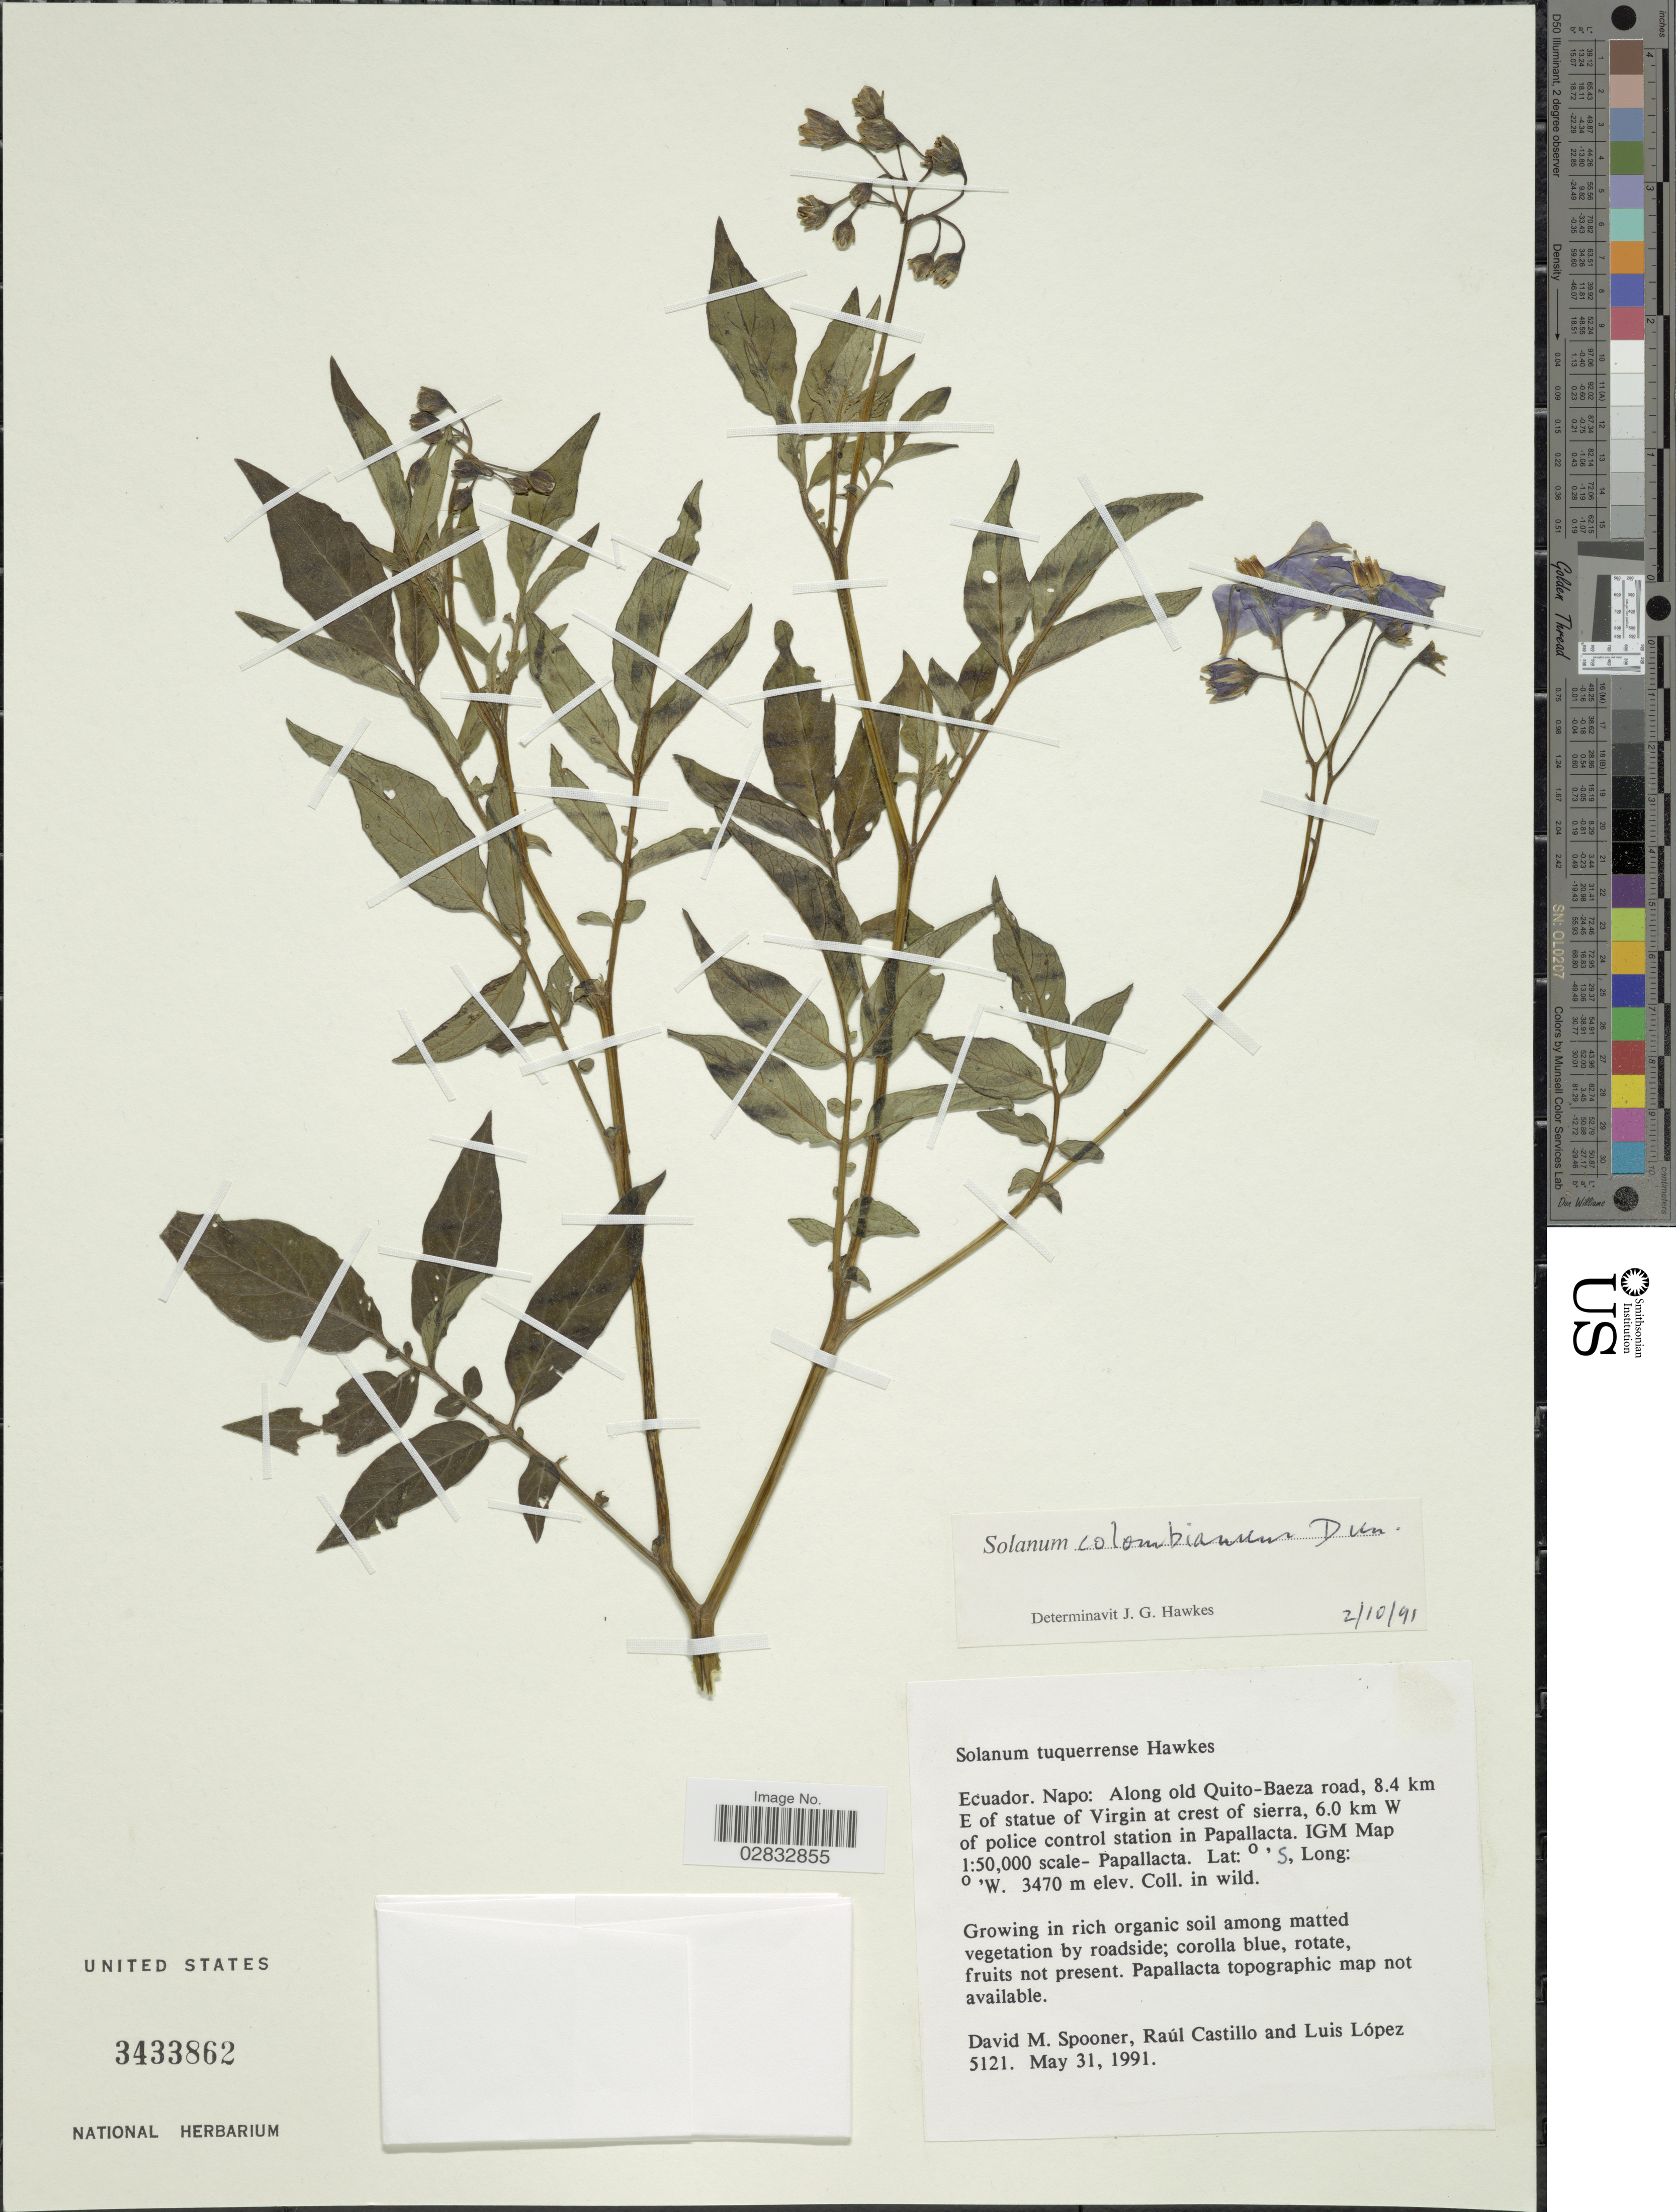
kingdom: Plantae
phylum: Tracheophyta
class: Magnoliopsida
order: Solanales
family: Solanaceae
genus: Solanum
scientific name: Solanum colombianum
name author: Dunal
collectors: D. Spooner, R. Castillo & L. López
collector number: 5121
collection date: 1991-05-31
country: Ecuador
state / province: Napo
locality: Along old Quito-Baeza Road, 8.4 km E of statue of Virgin at crest of Sierra, 6.0 km W of police control station in Papallacta. IGM Map 1:50,000 scale-Papallacta.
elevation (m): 3470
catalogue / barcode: US 3433862